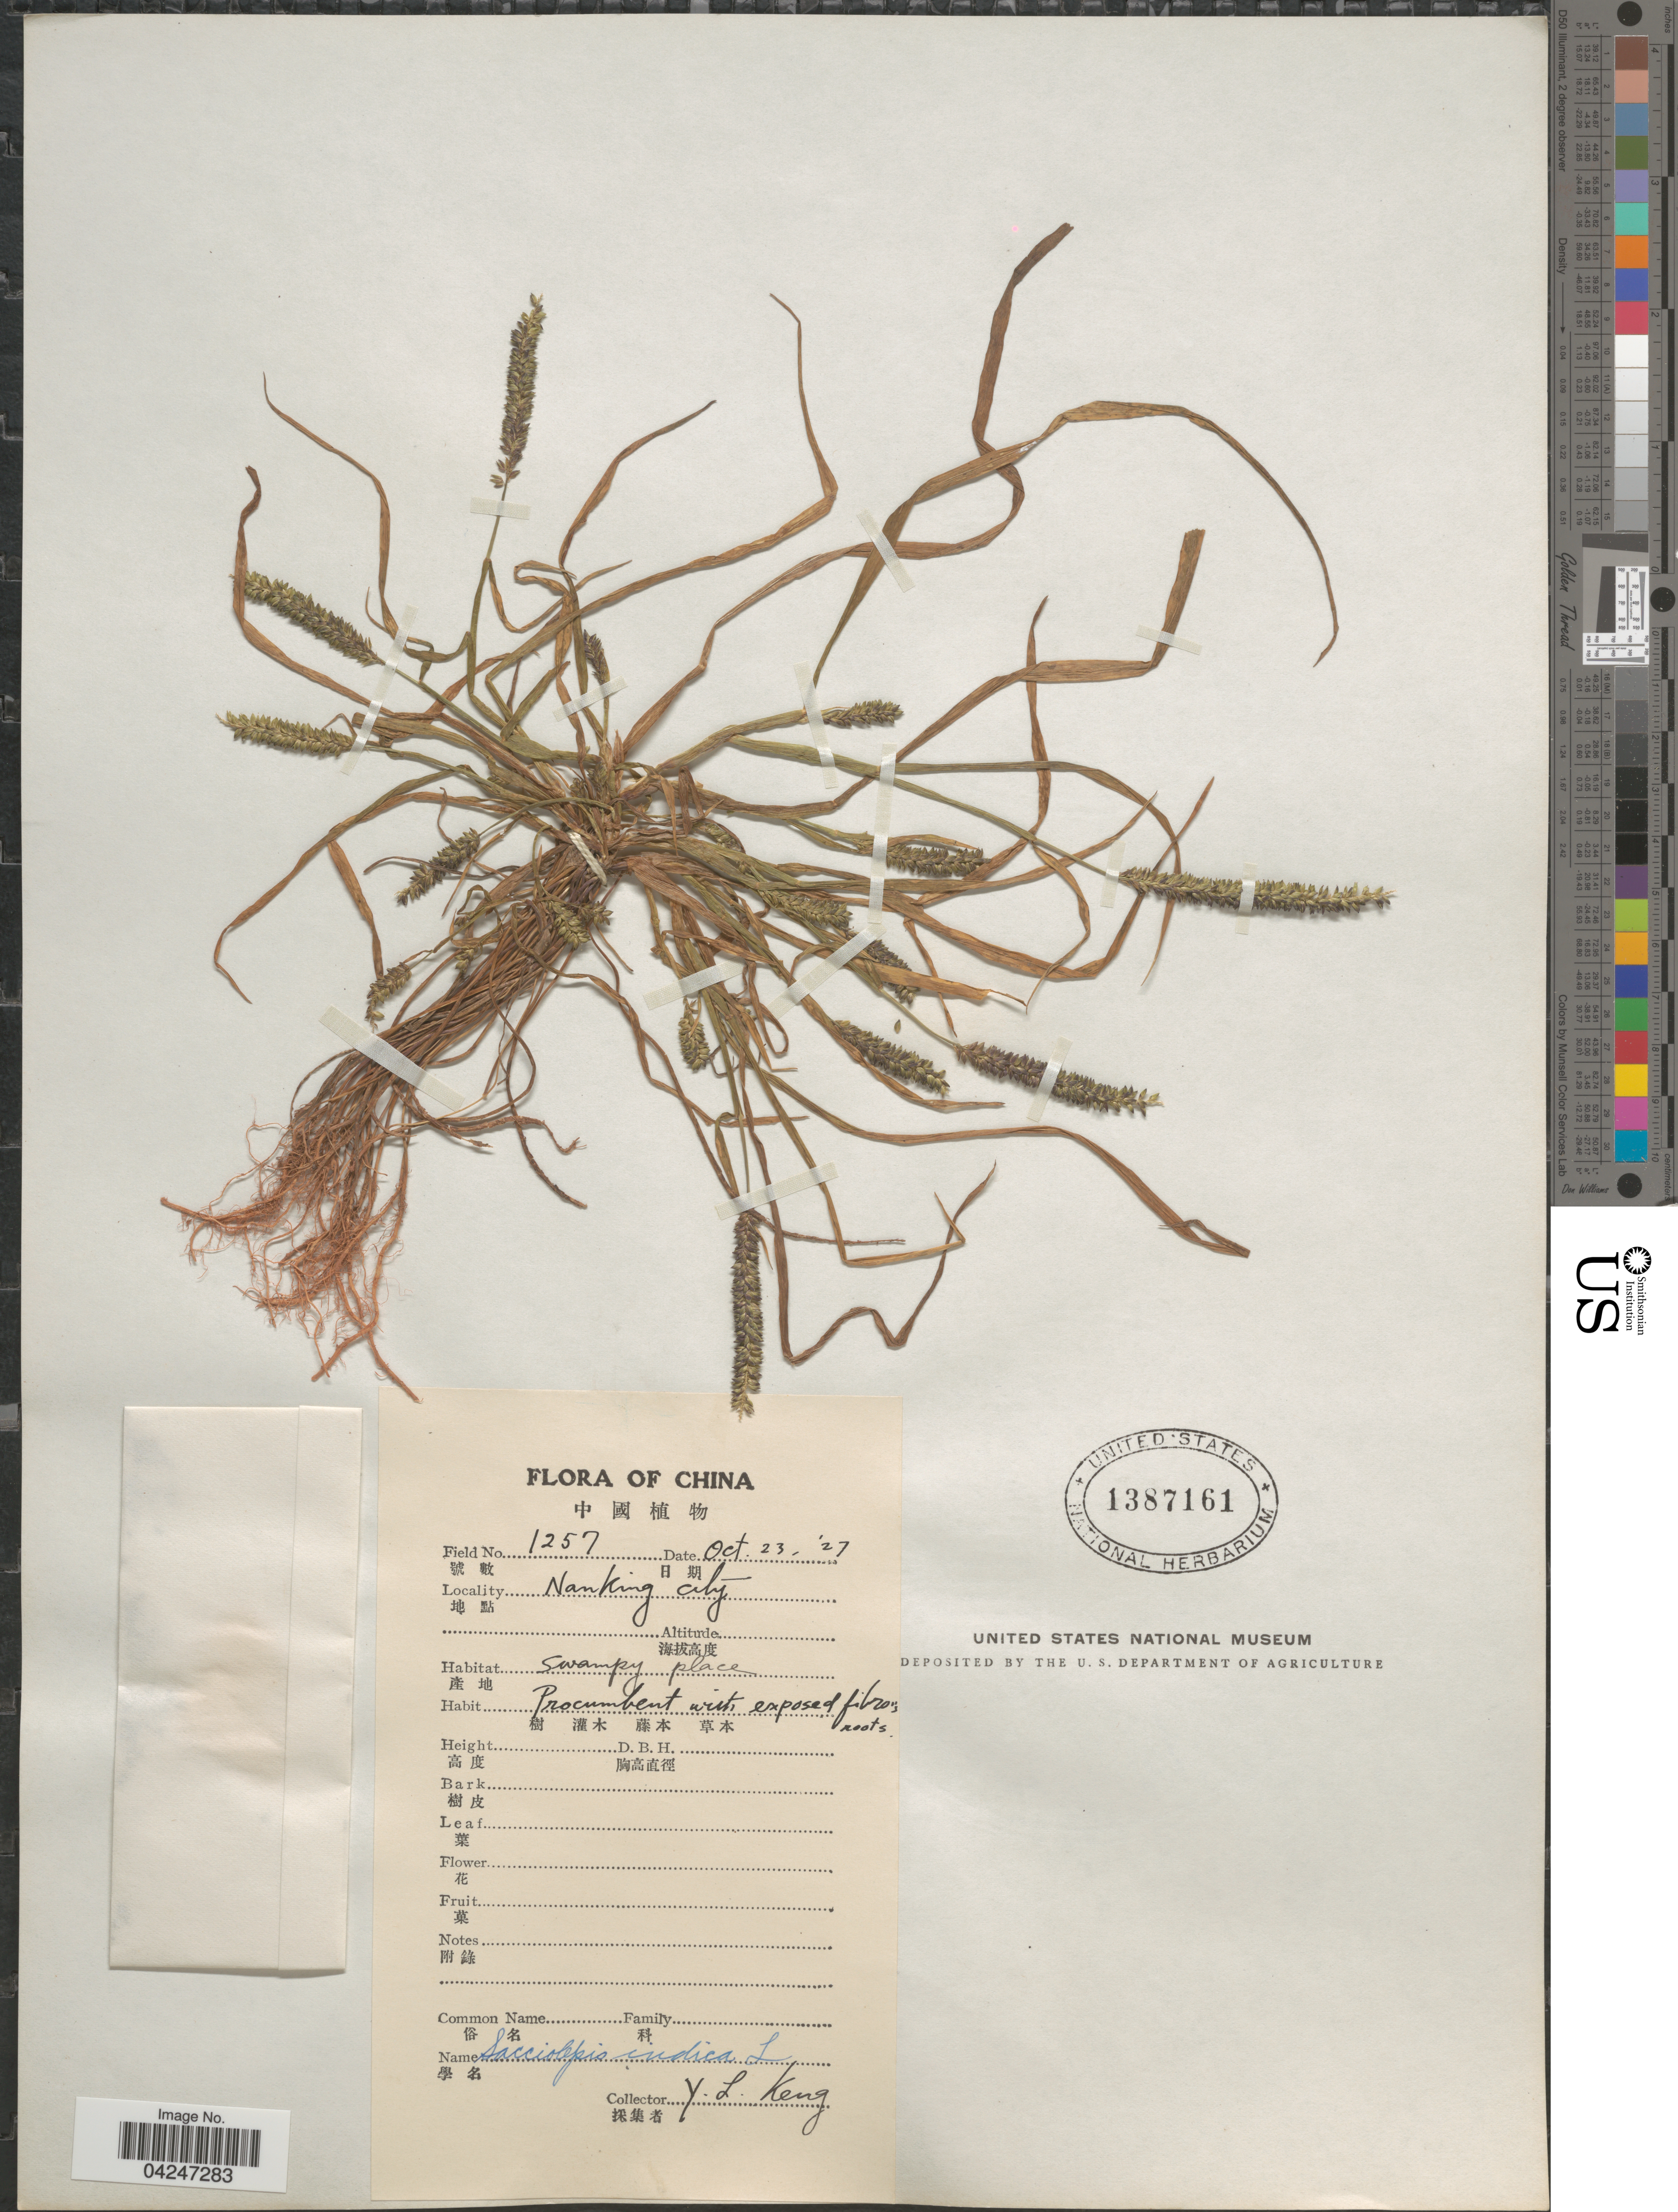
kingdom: Plantae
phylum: Tracheophyta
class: Liliopsida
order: Poales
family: Poaceae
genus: Sacciolepis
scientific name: Sacciolepis indica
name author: (L.) Chase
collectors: Y. L. Keng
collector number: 1257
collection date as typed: Transcribed d/m/y: 23/10/27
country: China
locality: Nanking City.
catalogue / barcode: US 1387161